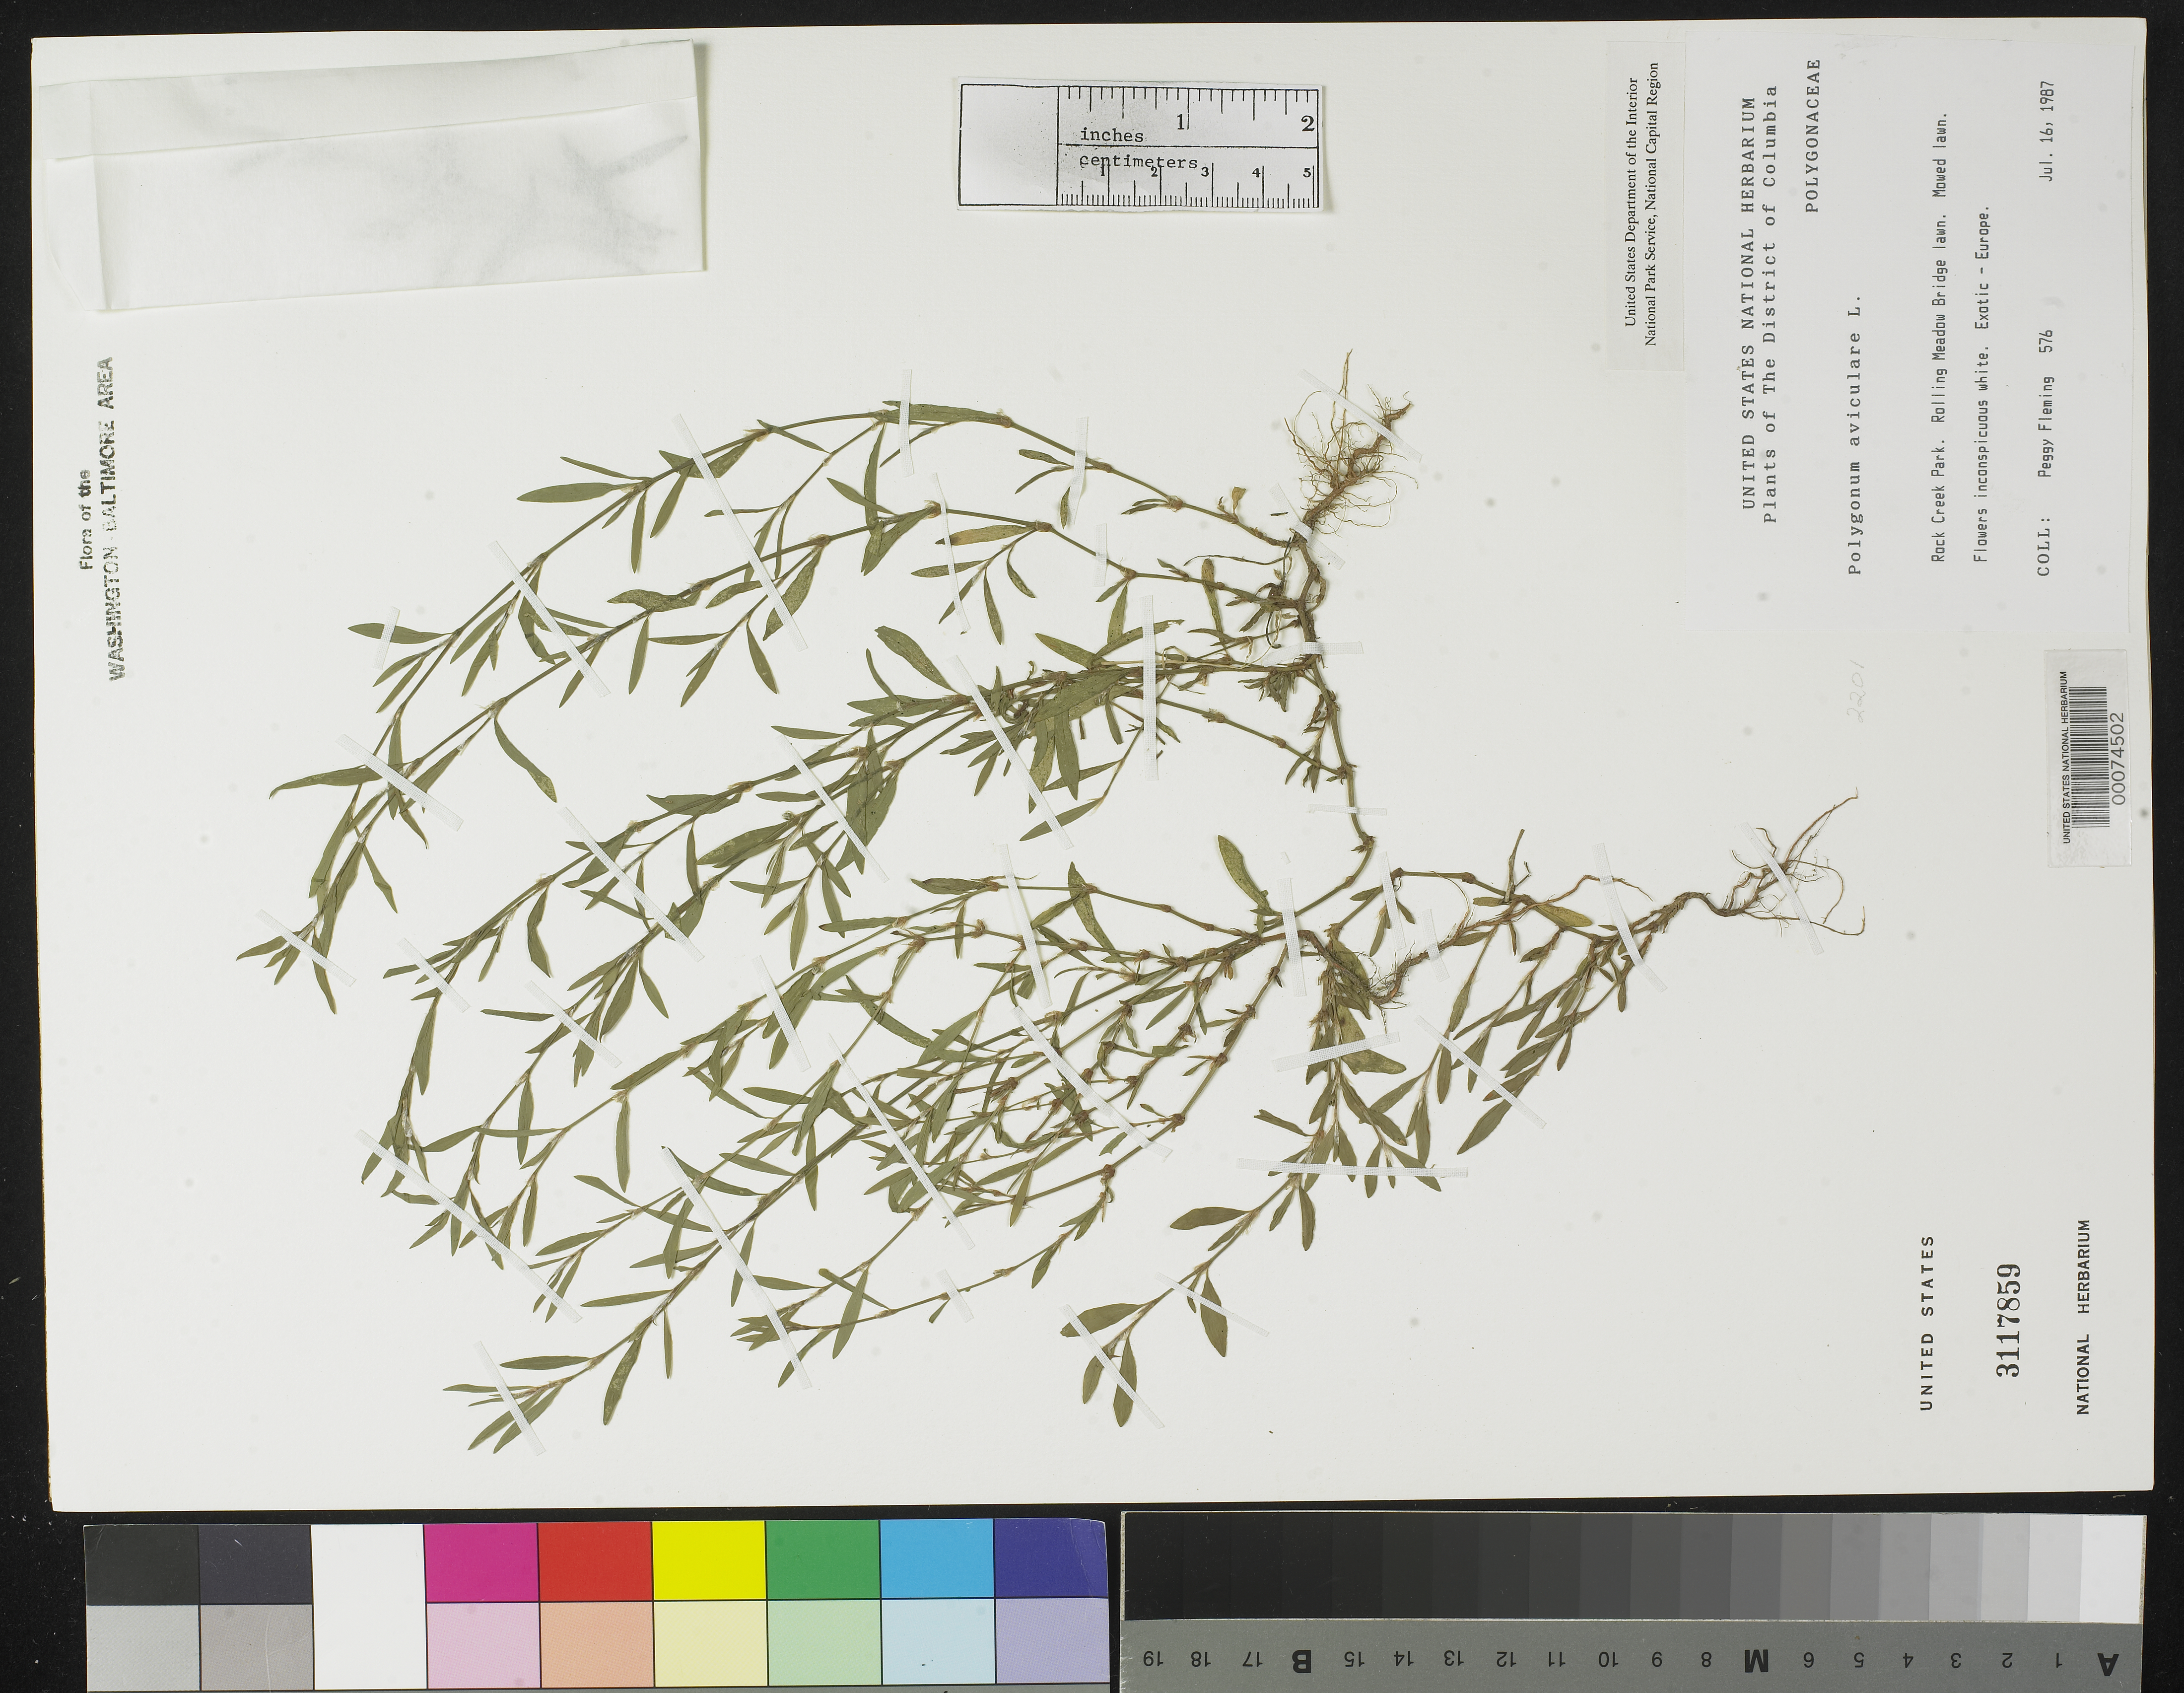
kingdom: Plantae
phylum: Tracheophyta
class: Magnoliopsida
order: Caryophyllales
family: Polygonaceae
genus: Polygonum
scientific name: Polygonum aviculare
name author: L.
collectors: P. Fleming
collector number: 576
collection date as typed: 16 Jul 1987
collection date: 1987-07-16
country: United States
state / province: District of Columbia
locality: Rock Creek Park. Rolling Meadow Bridge Lawn. Rock Creek Park and Vicinity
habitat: Mowed lawn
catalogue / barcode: US 3117859